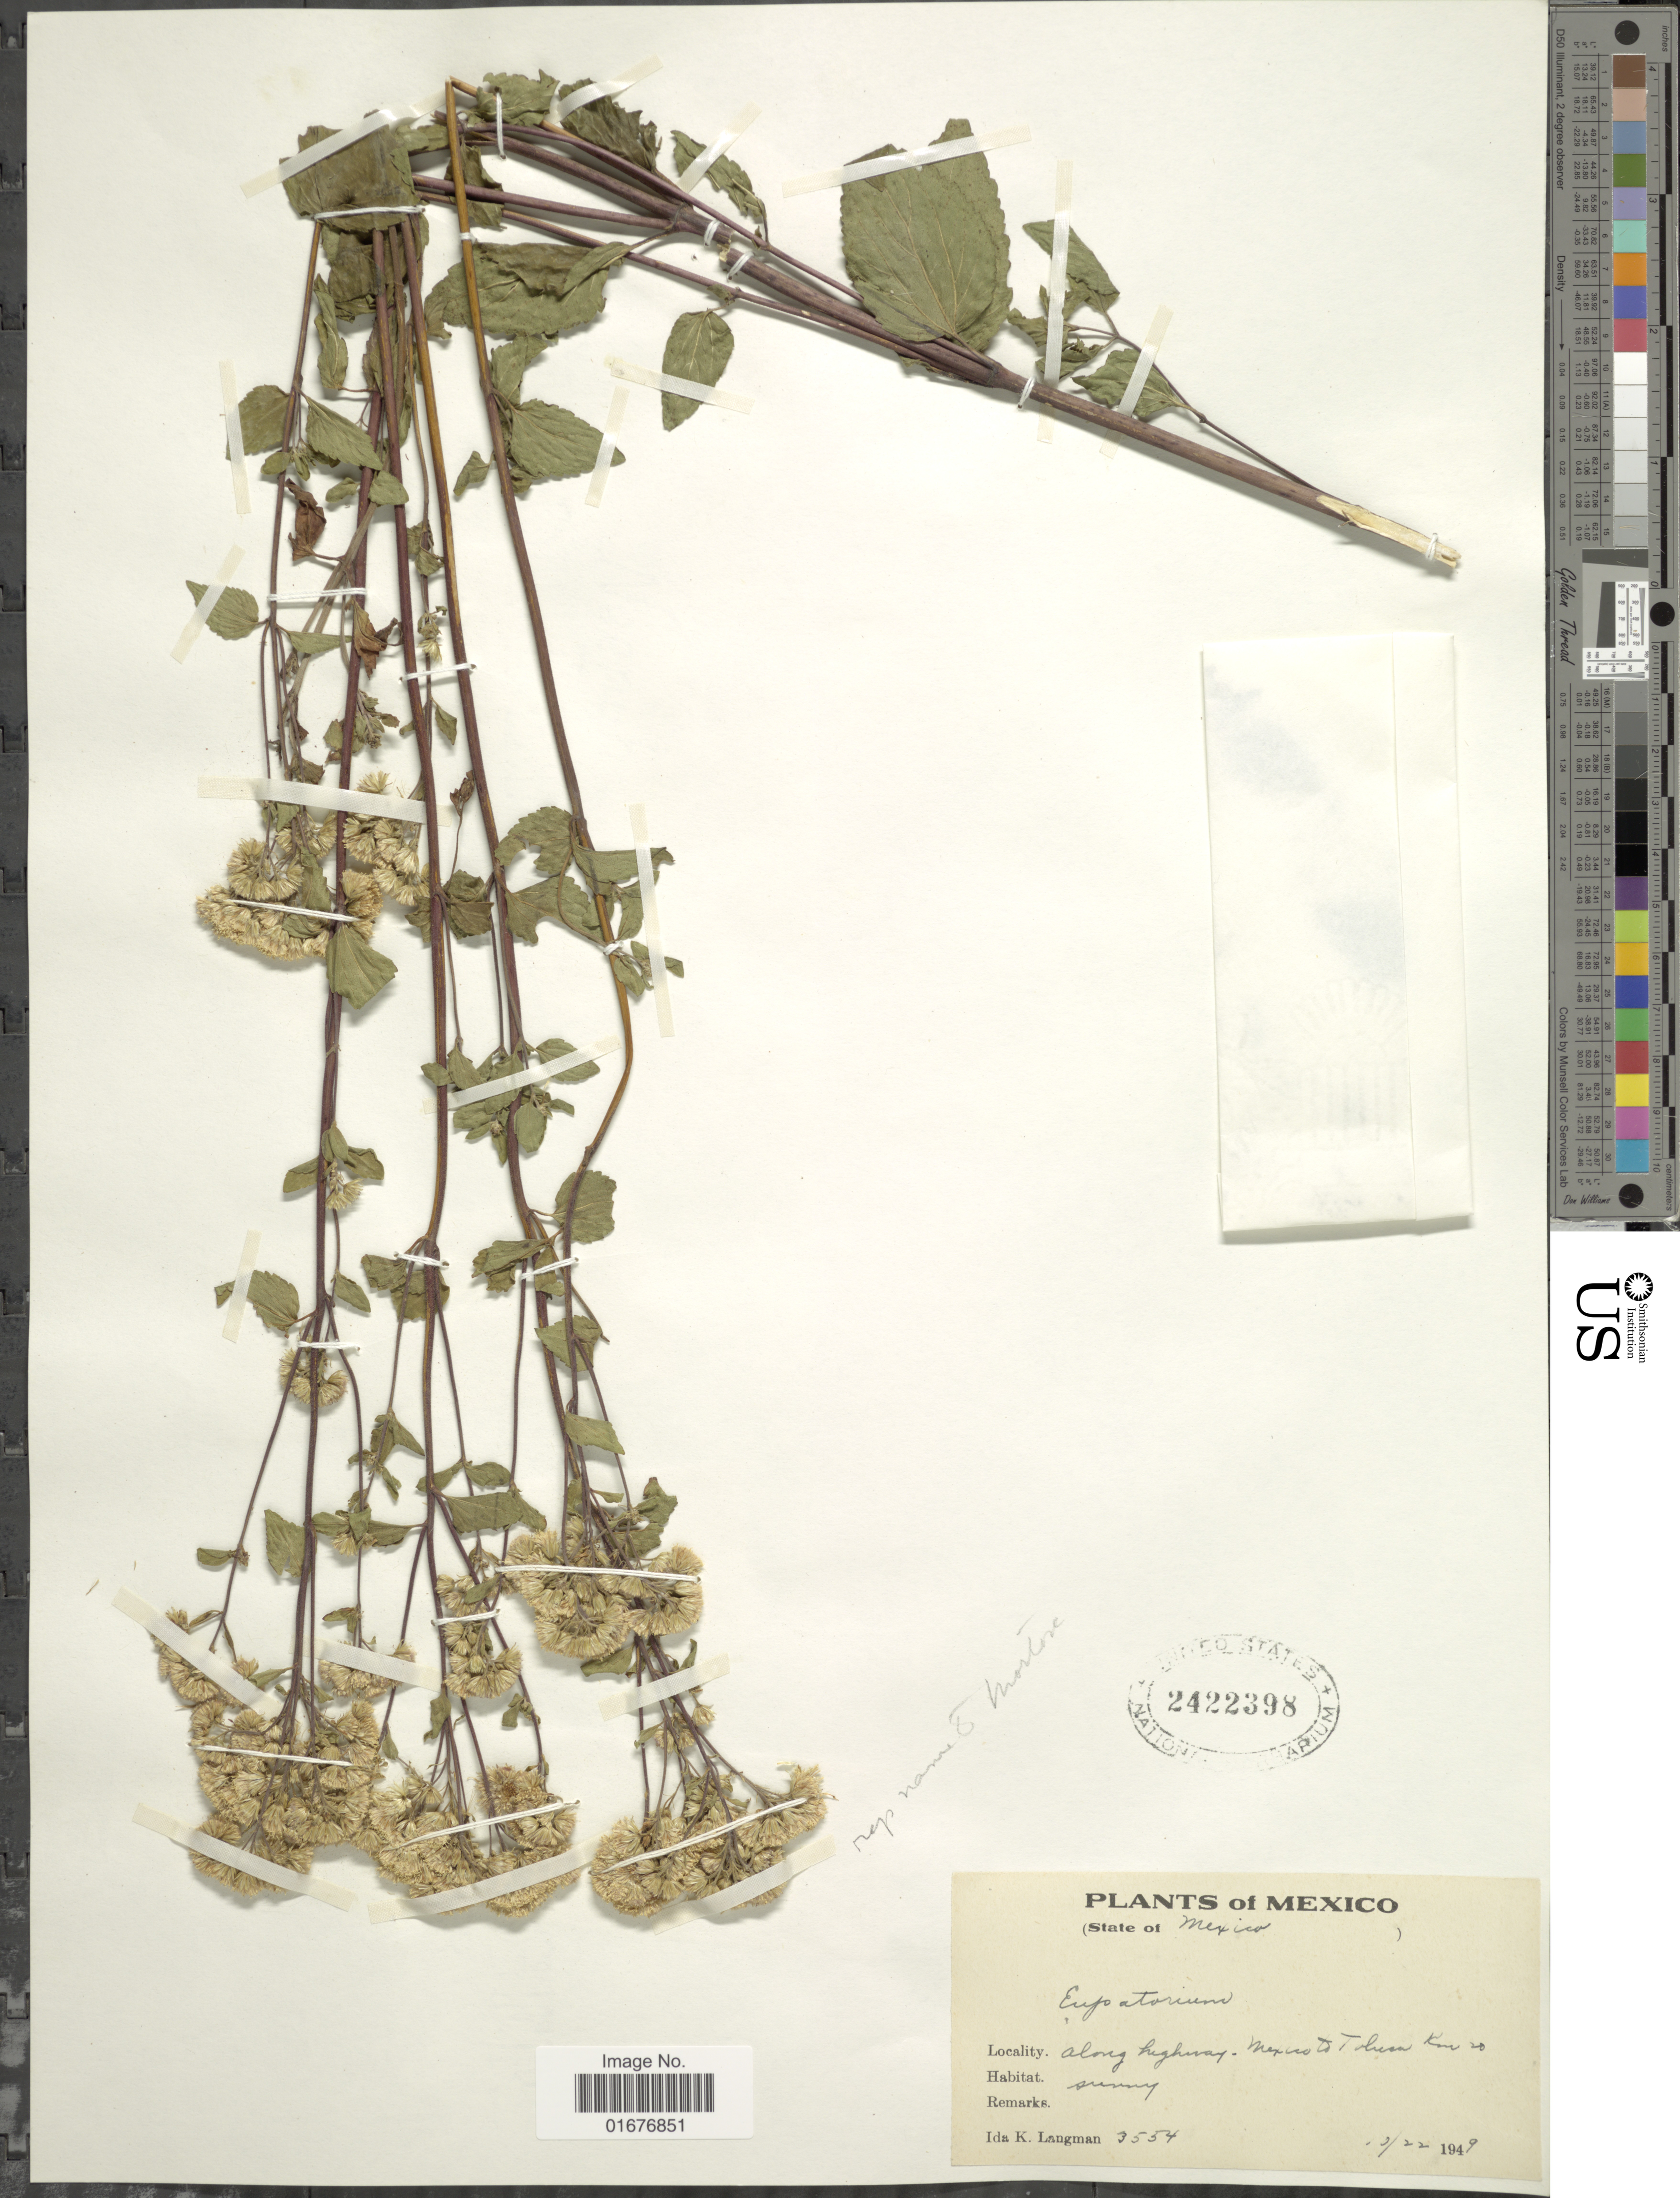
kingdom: Plantae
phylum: Tracheophyta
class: Magnoliopsida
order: Asterales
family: Asteraceae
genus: Ageratina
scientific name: Ageratina schaffneri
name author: (Sch. Bip. ex B.L. Rob.) R.M. King & H. Rob.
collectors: I. K. Langman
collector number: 3554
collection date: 1949-10-22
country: Mexico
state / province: México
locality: Along highway, Mexico to Toluca, km. 20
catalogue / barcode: US 2422398